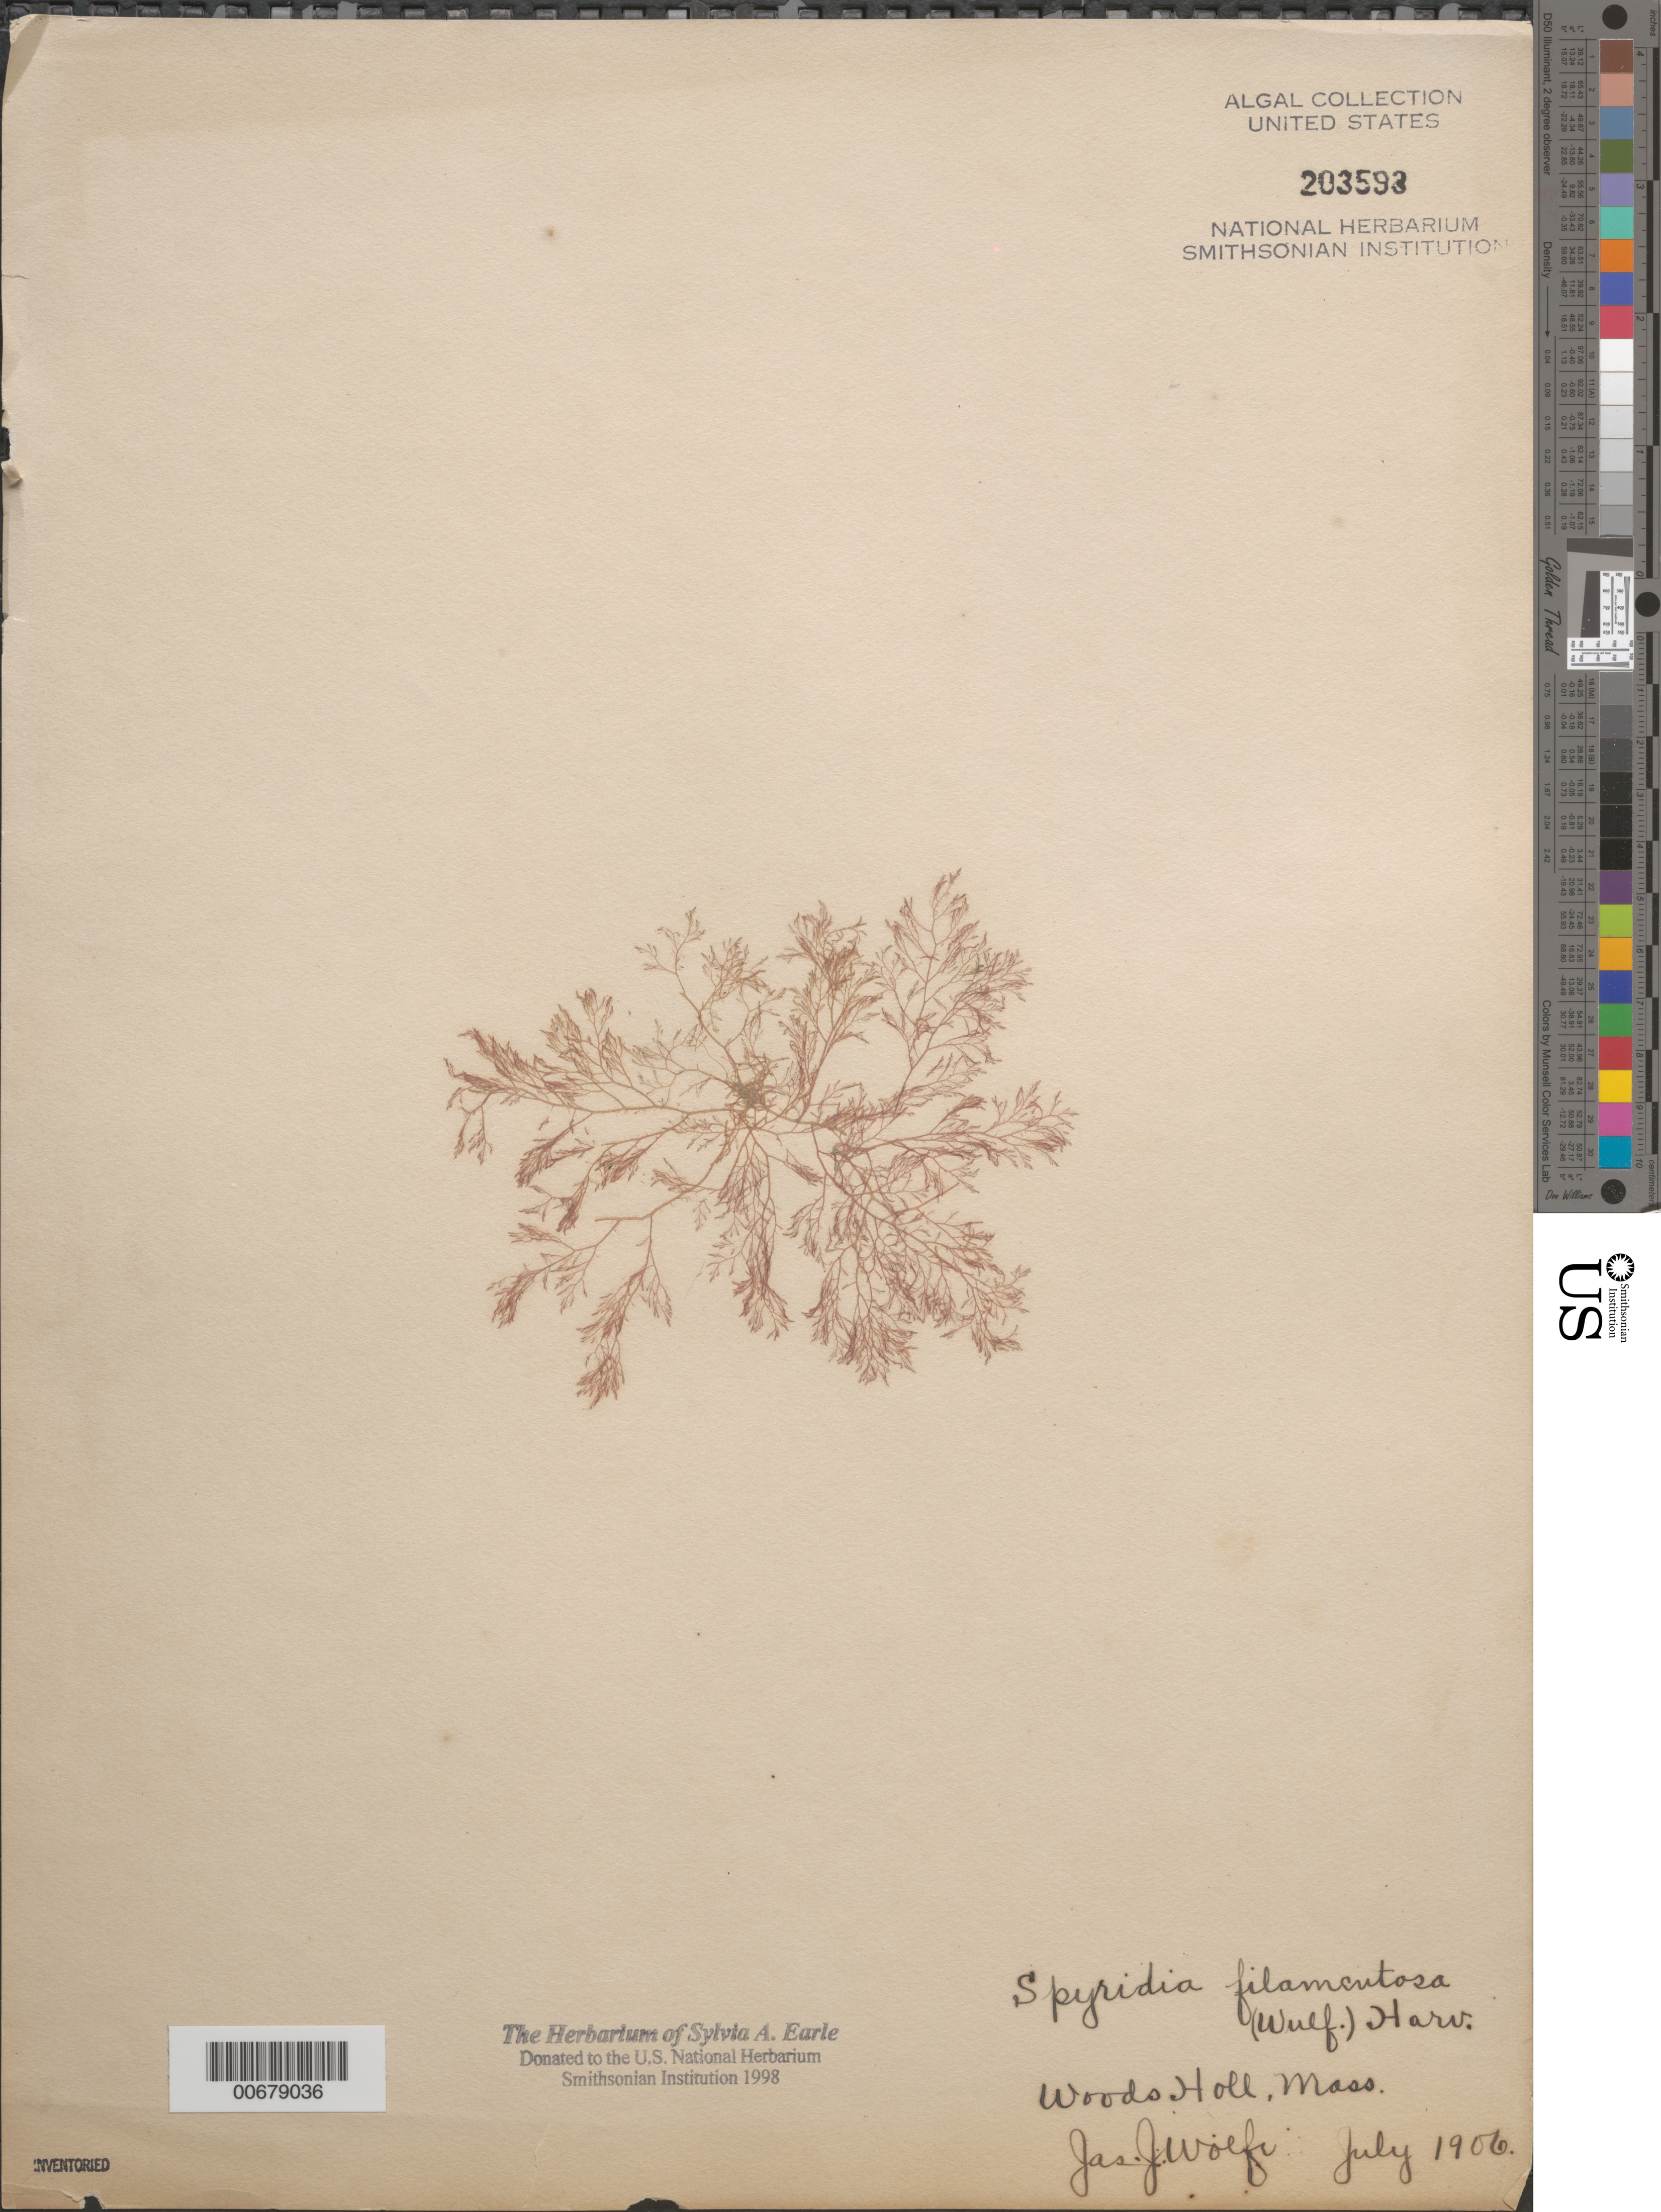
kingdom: Plantae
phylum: Rhodophyta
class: Florideophyceae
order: Ceramiales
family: Spyridiaceae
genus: Spyridia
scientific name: Spyridia filamentosa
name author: (Wulfen) Harv.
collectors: J. Wolfe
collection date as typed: Jul 1906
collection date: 1906-07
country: United States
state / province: Massachusetts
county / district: Barnstable County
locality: Woods Hole (Woods Holl)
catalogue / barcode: US 203593